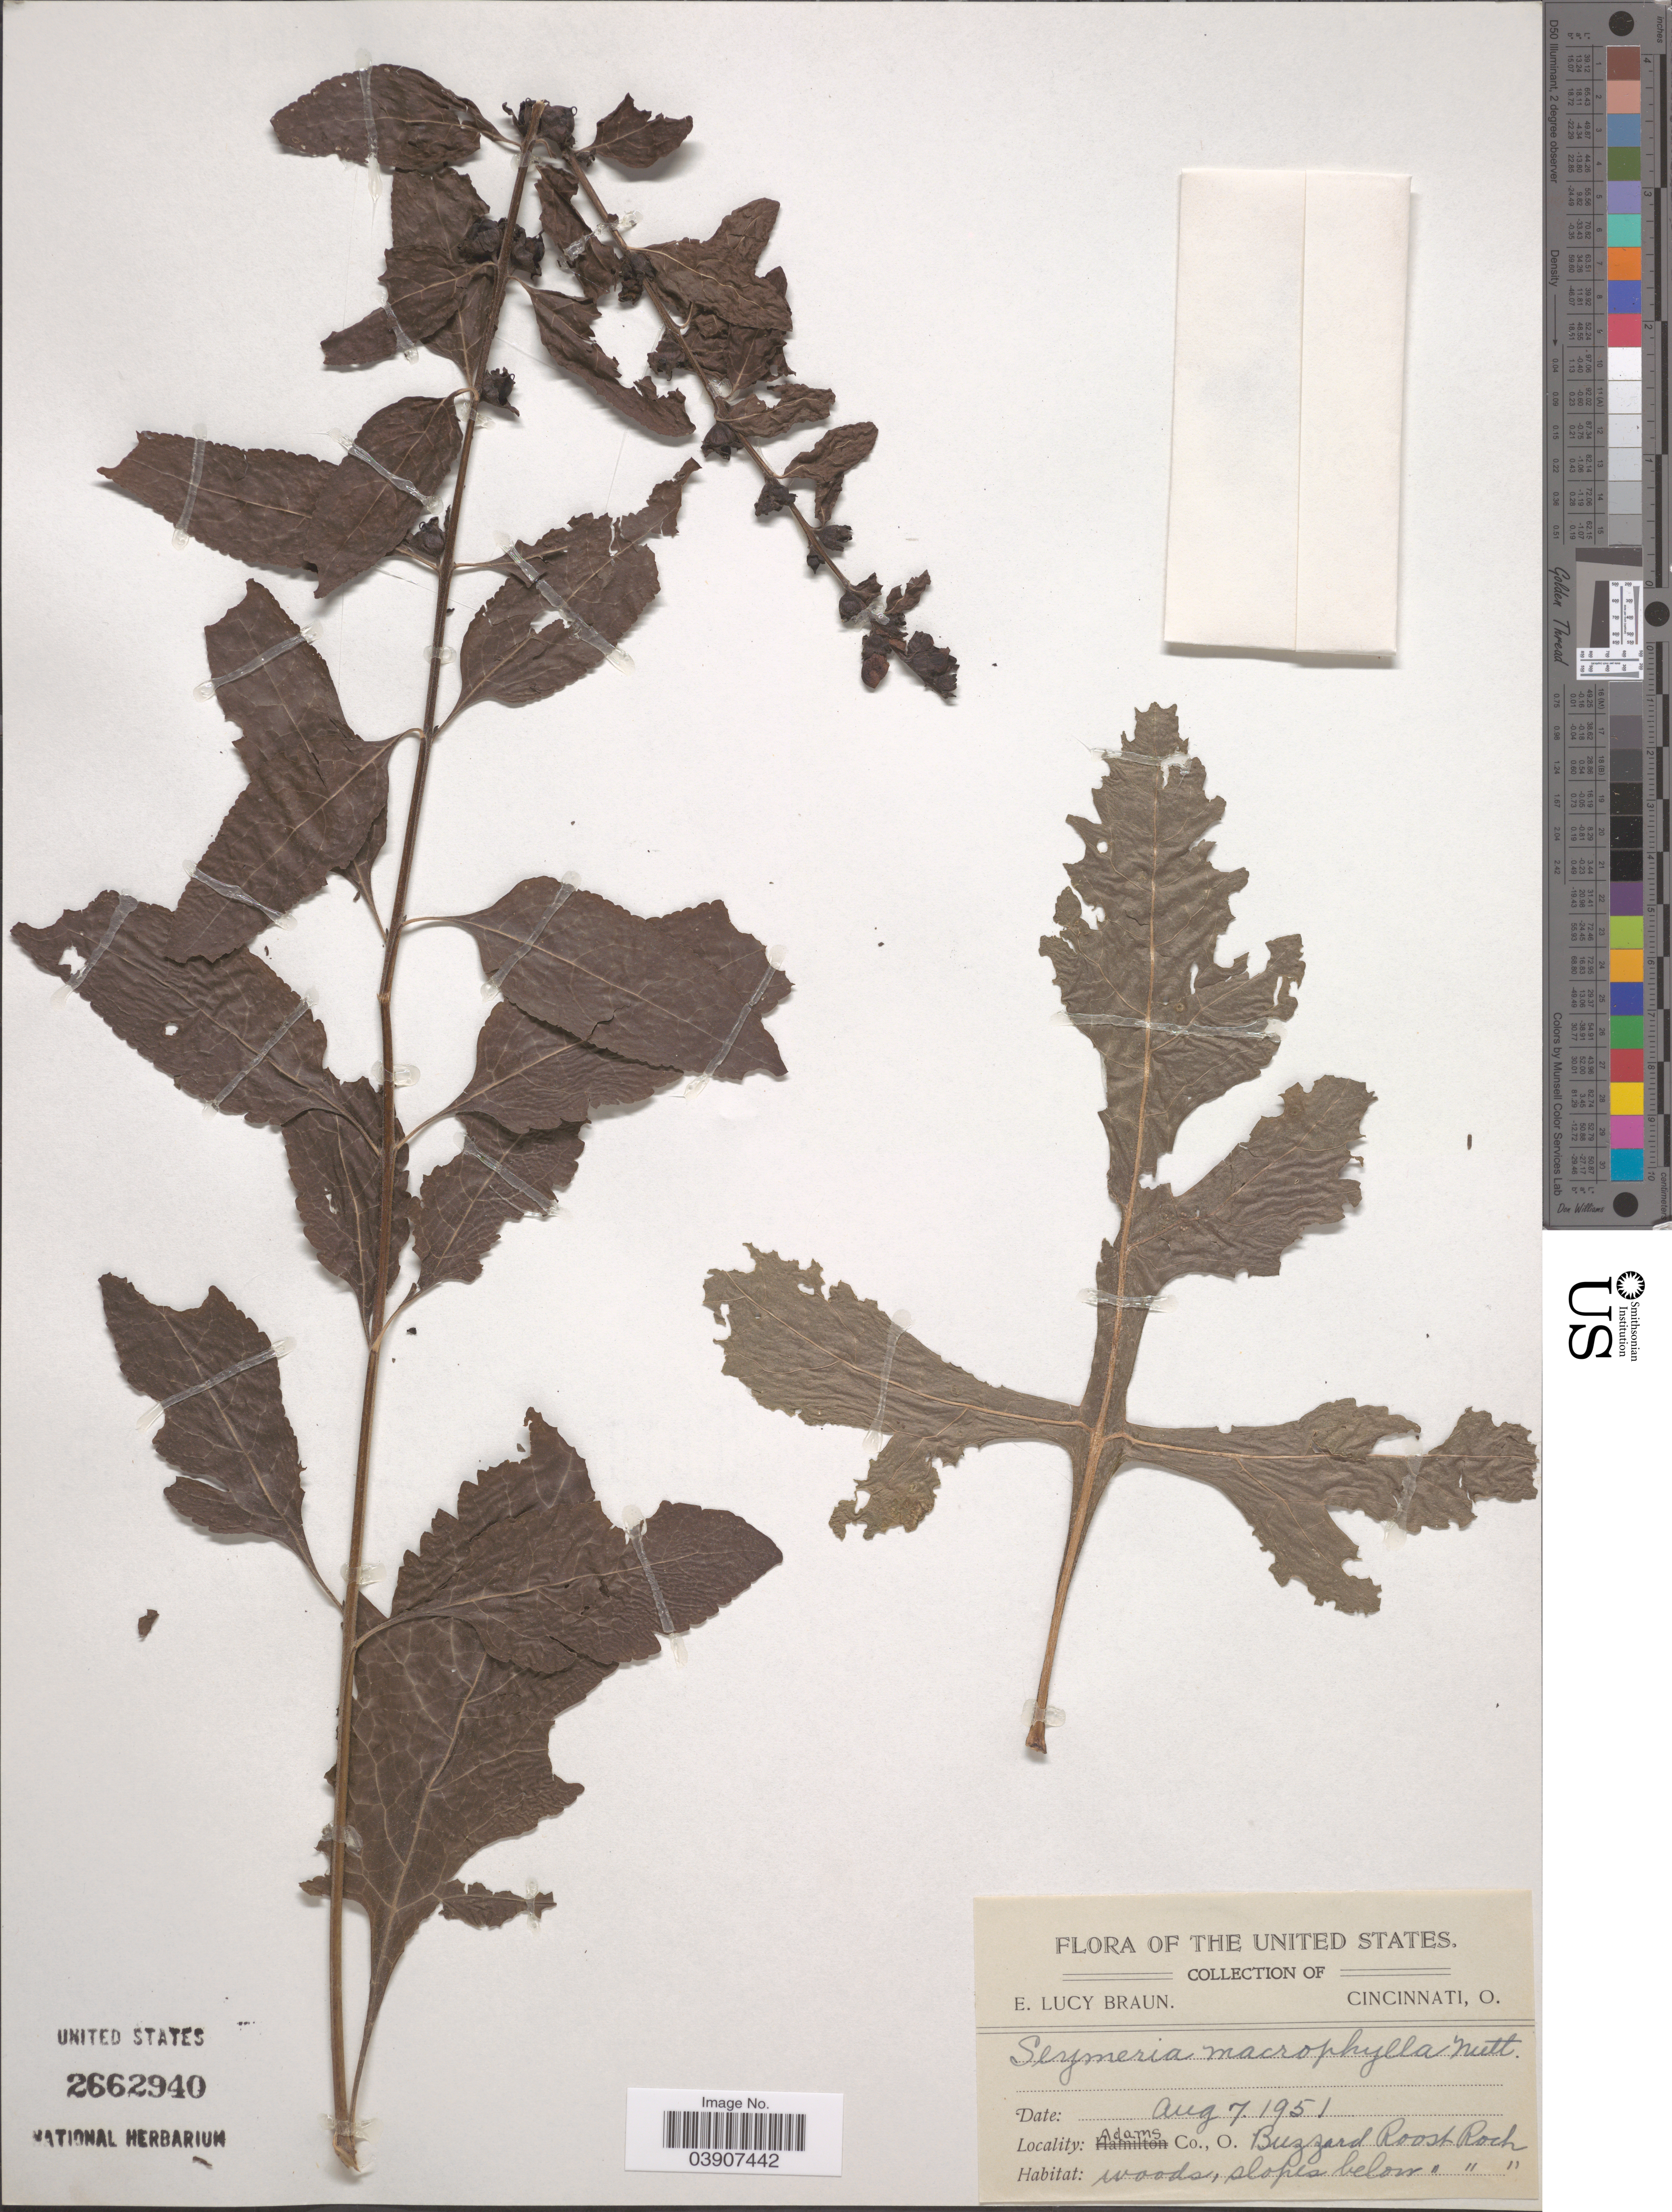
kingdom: Plantae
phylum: Tracheophyta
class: Magnoliopsida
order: Lamiales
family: Orobanchaceae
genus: Seymeria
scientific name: Seymeria macrophylla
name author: Nutt.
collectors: E. L. Braun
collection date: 1951-08-07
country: United States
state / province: Ohio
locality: Adams Co., Buzzard Roost Rock.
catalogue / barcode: US 2662940